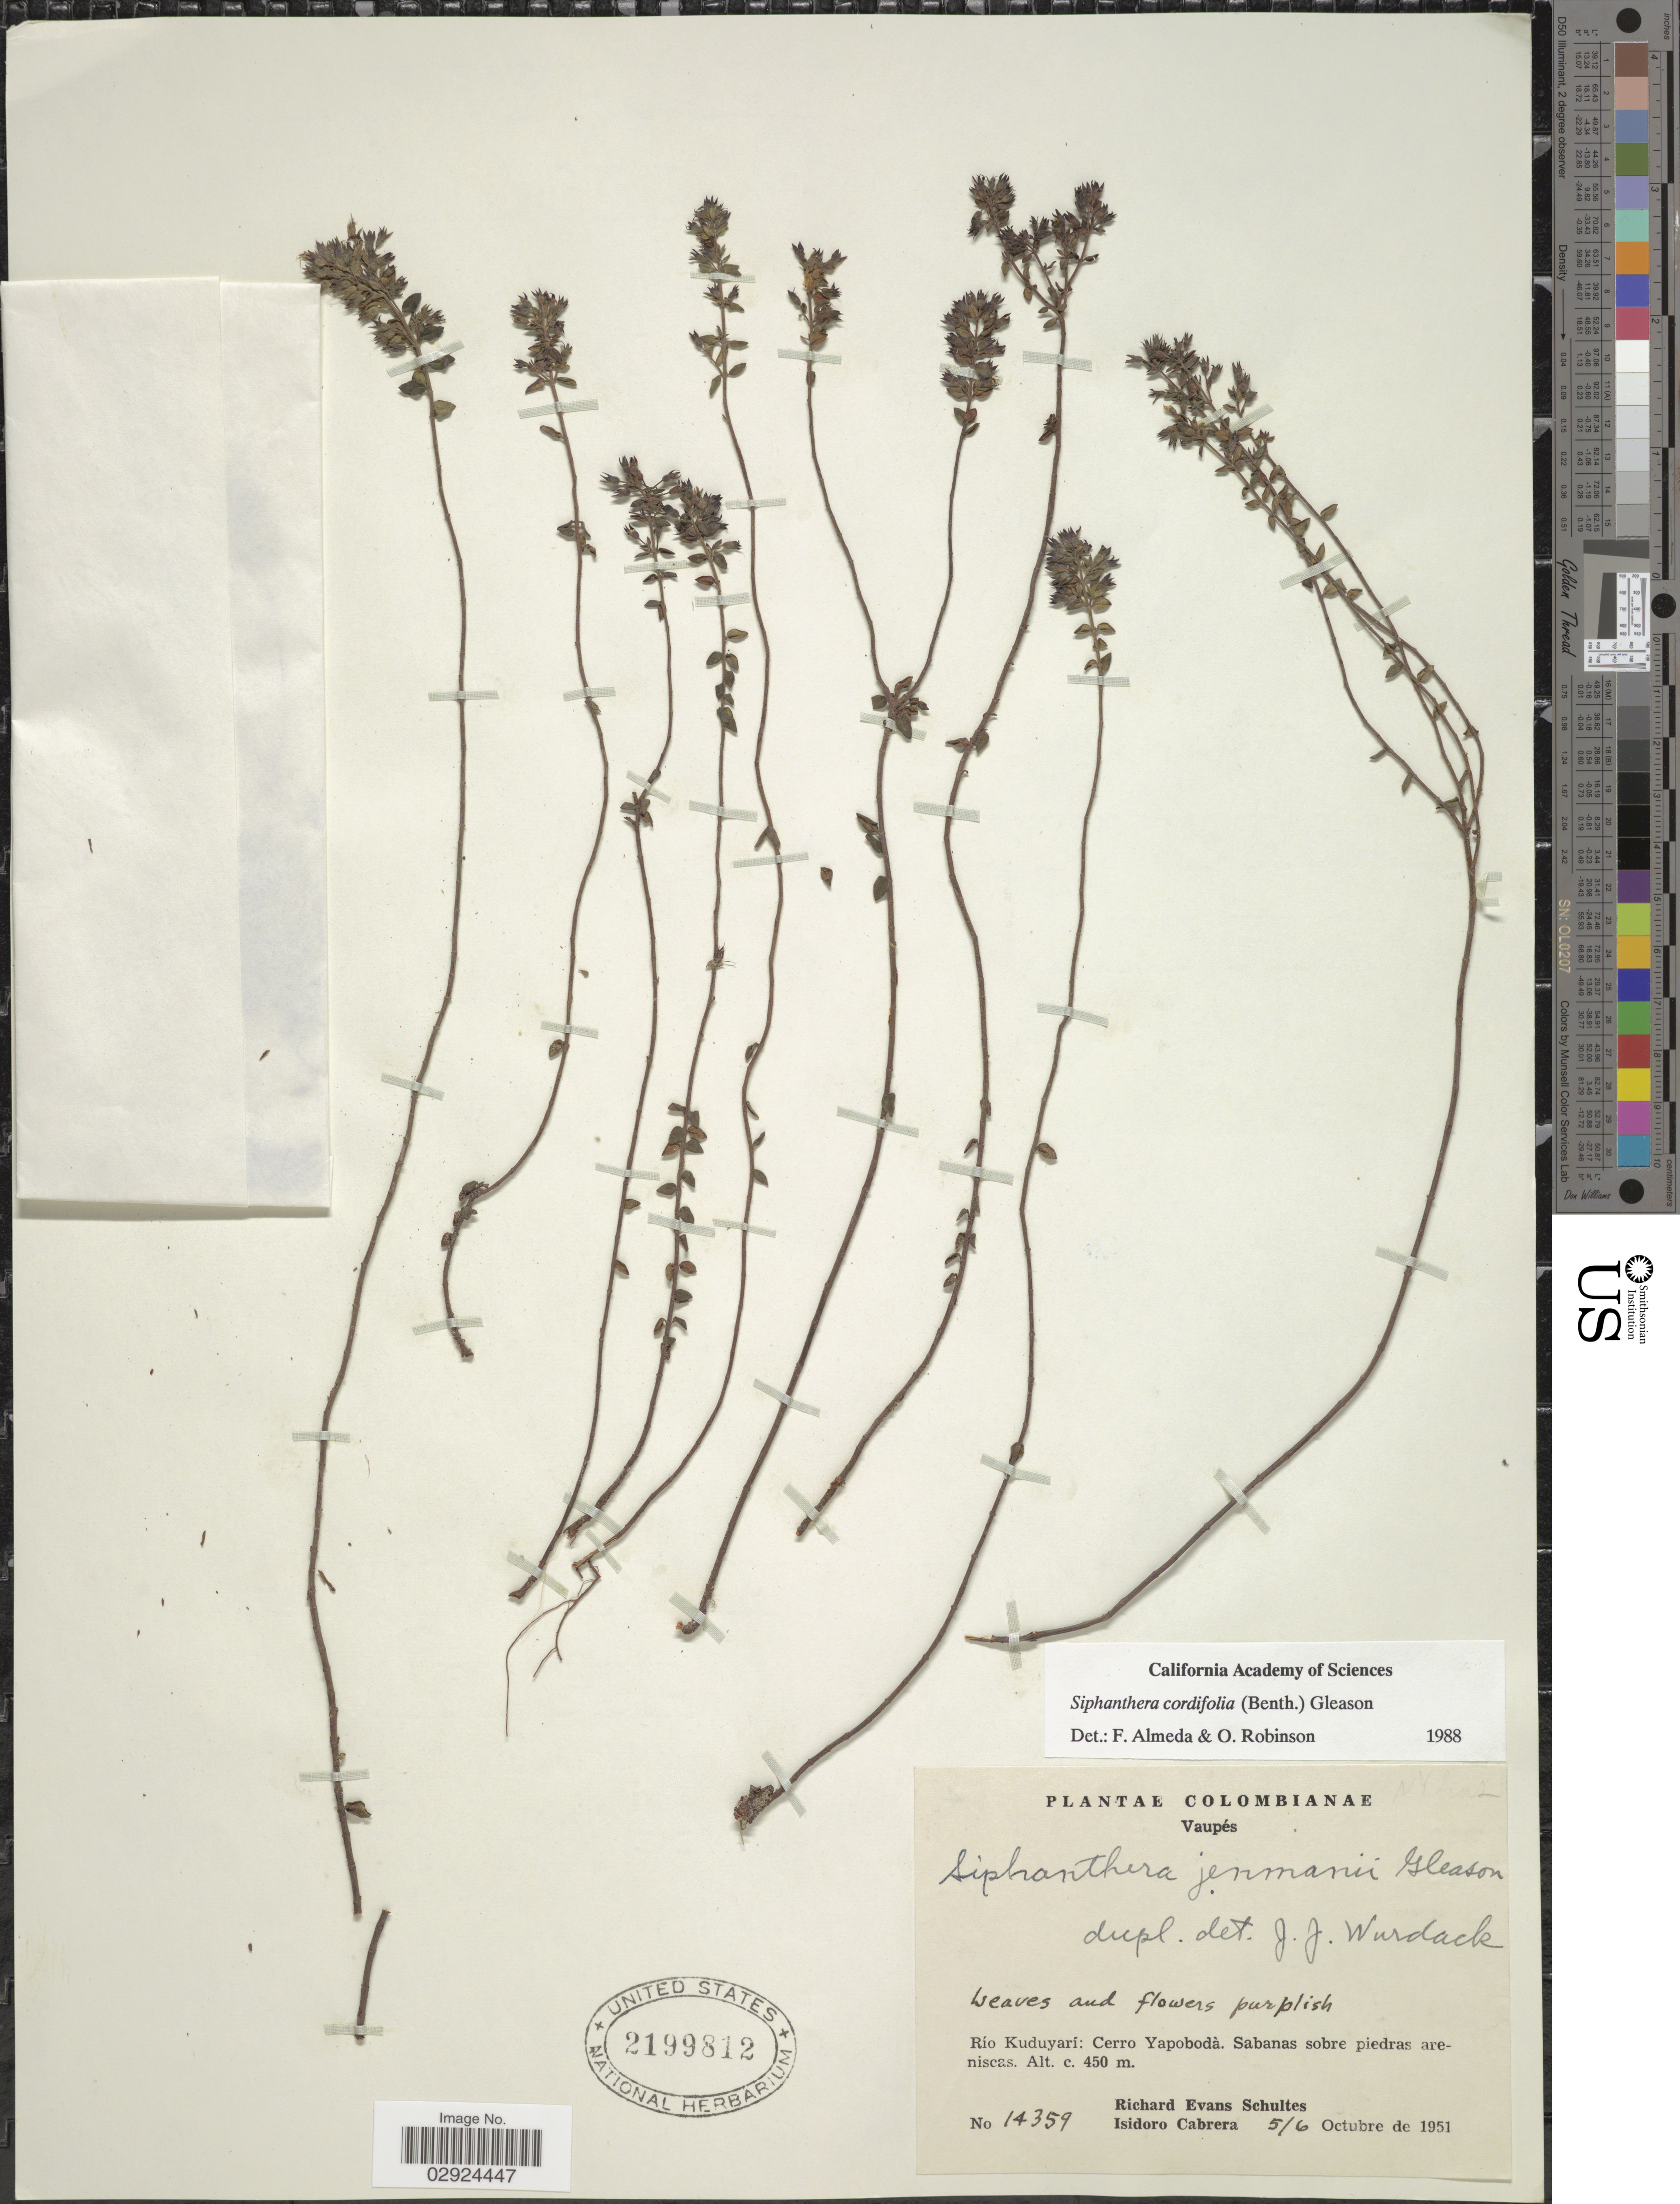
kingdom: Plantae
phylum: Tracheophyta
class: Magnoliopsida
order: Myrtales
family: Melastomataceae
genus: Siphanthera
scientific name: Siphanthera cordifolia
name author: (Benth.) Gleason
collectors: R. E. Schultes & I. Cabrera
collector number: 14359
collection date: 1951-10-05/1951-10-06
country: Colombia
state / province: Vaupés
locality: Río Kuduyarí: Cerro Yapobodá, Sabanas sobre piedras areniscas.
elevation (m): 450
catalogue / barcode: US 2199812